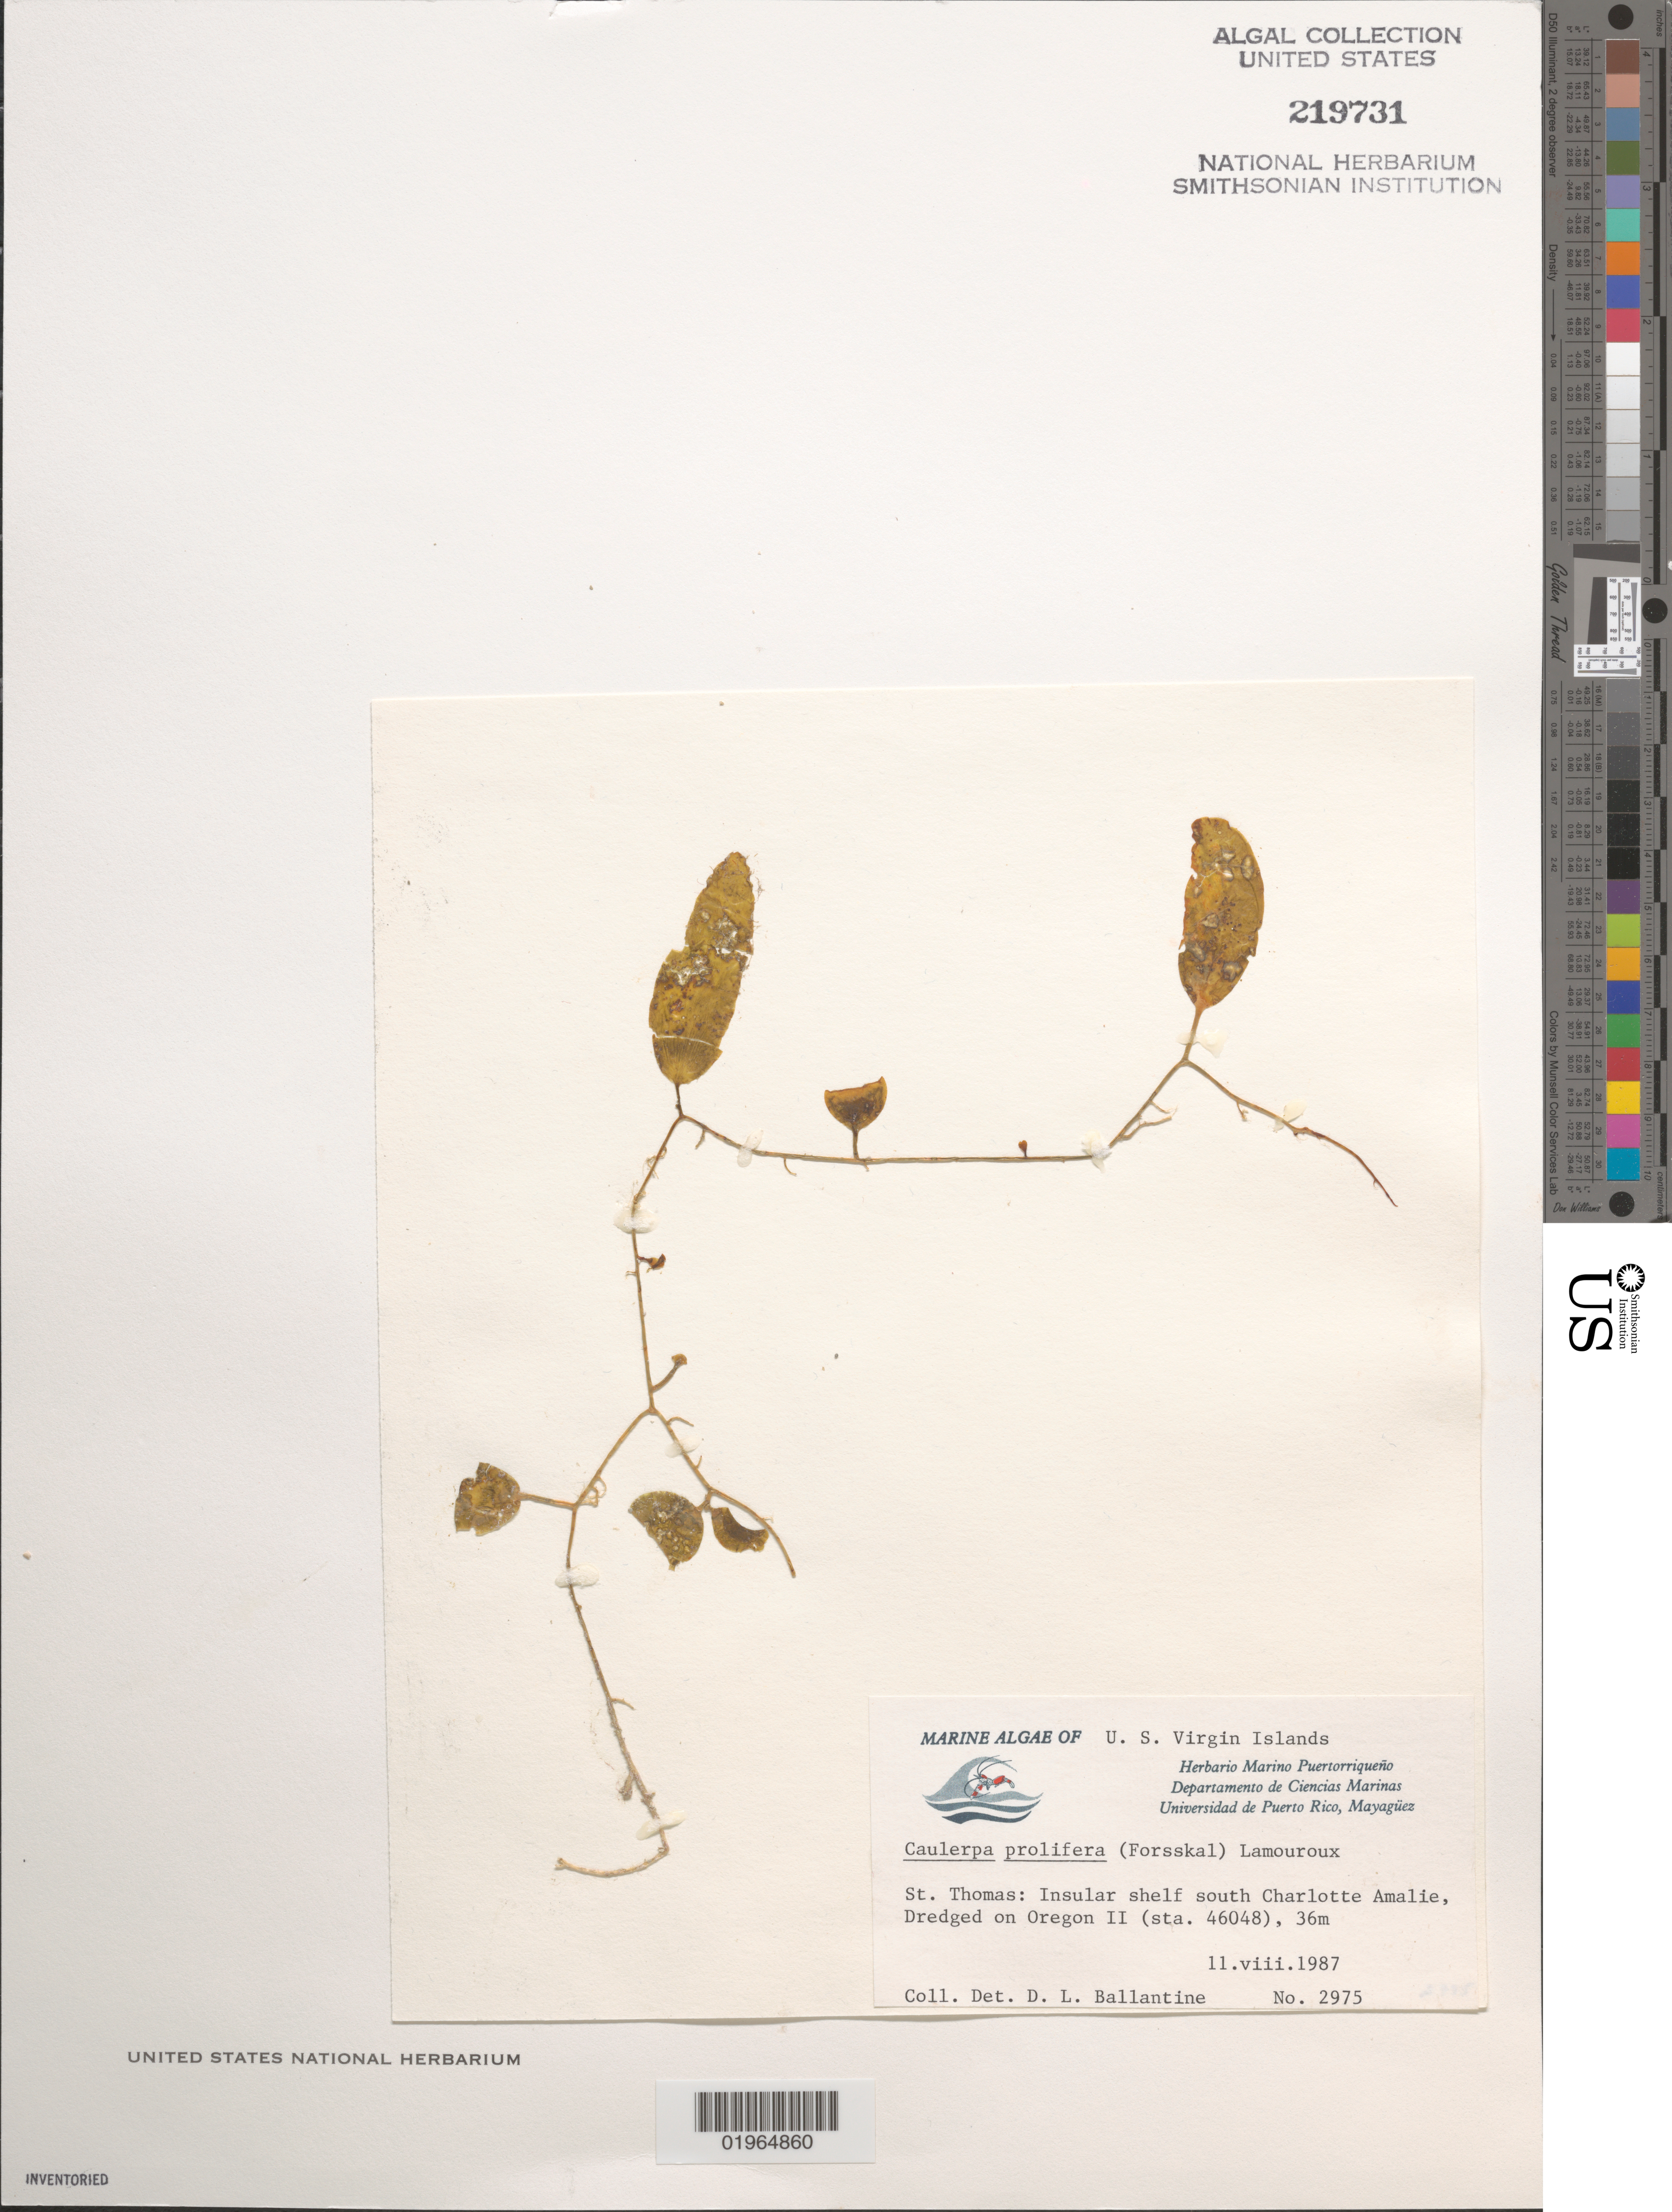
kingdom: Plantae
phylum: Chlorophyta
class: Ulvophyceae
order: Bryopsidales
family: Caulerpaceae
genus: Caulerpa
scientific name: Caulerpa prolifera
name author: (Forssk.) J.V.Lamouroux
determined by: Ballantine, D. L.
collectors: D.L. Ballantine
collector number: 2975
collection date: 1987-08-11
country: U.S. Virgin Islands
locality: Insular shelf south Charlotte Amalie. Dredged on Oregon II (sta. 46048)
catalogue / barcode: US 219731